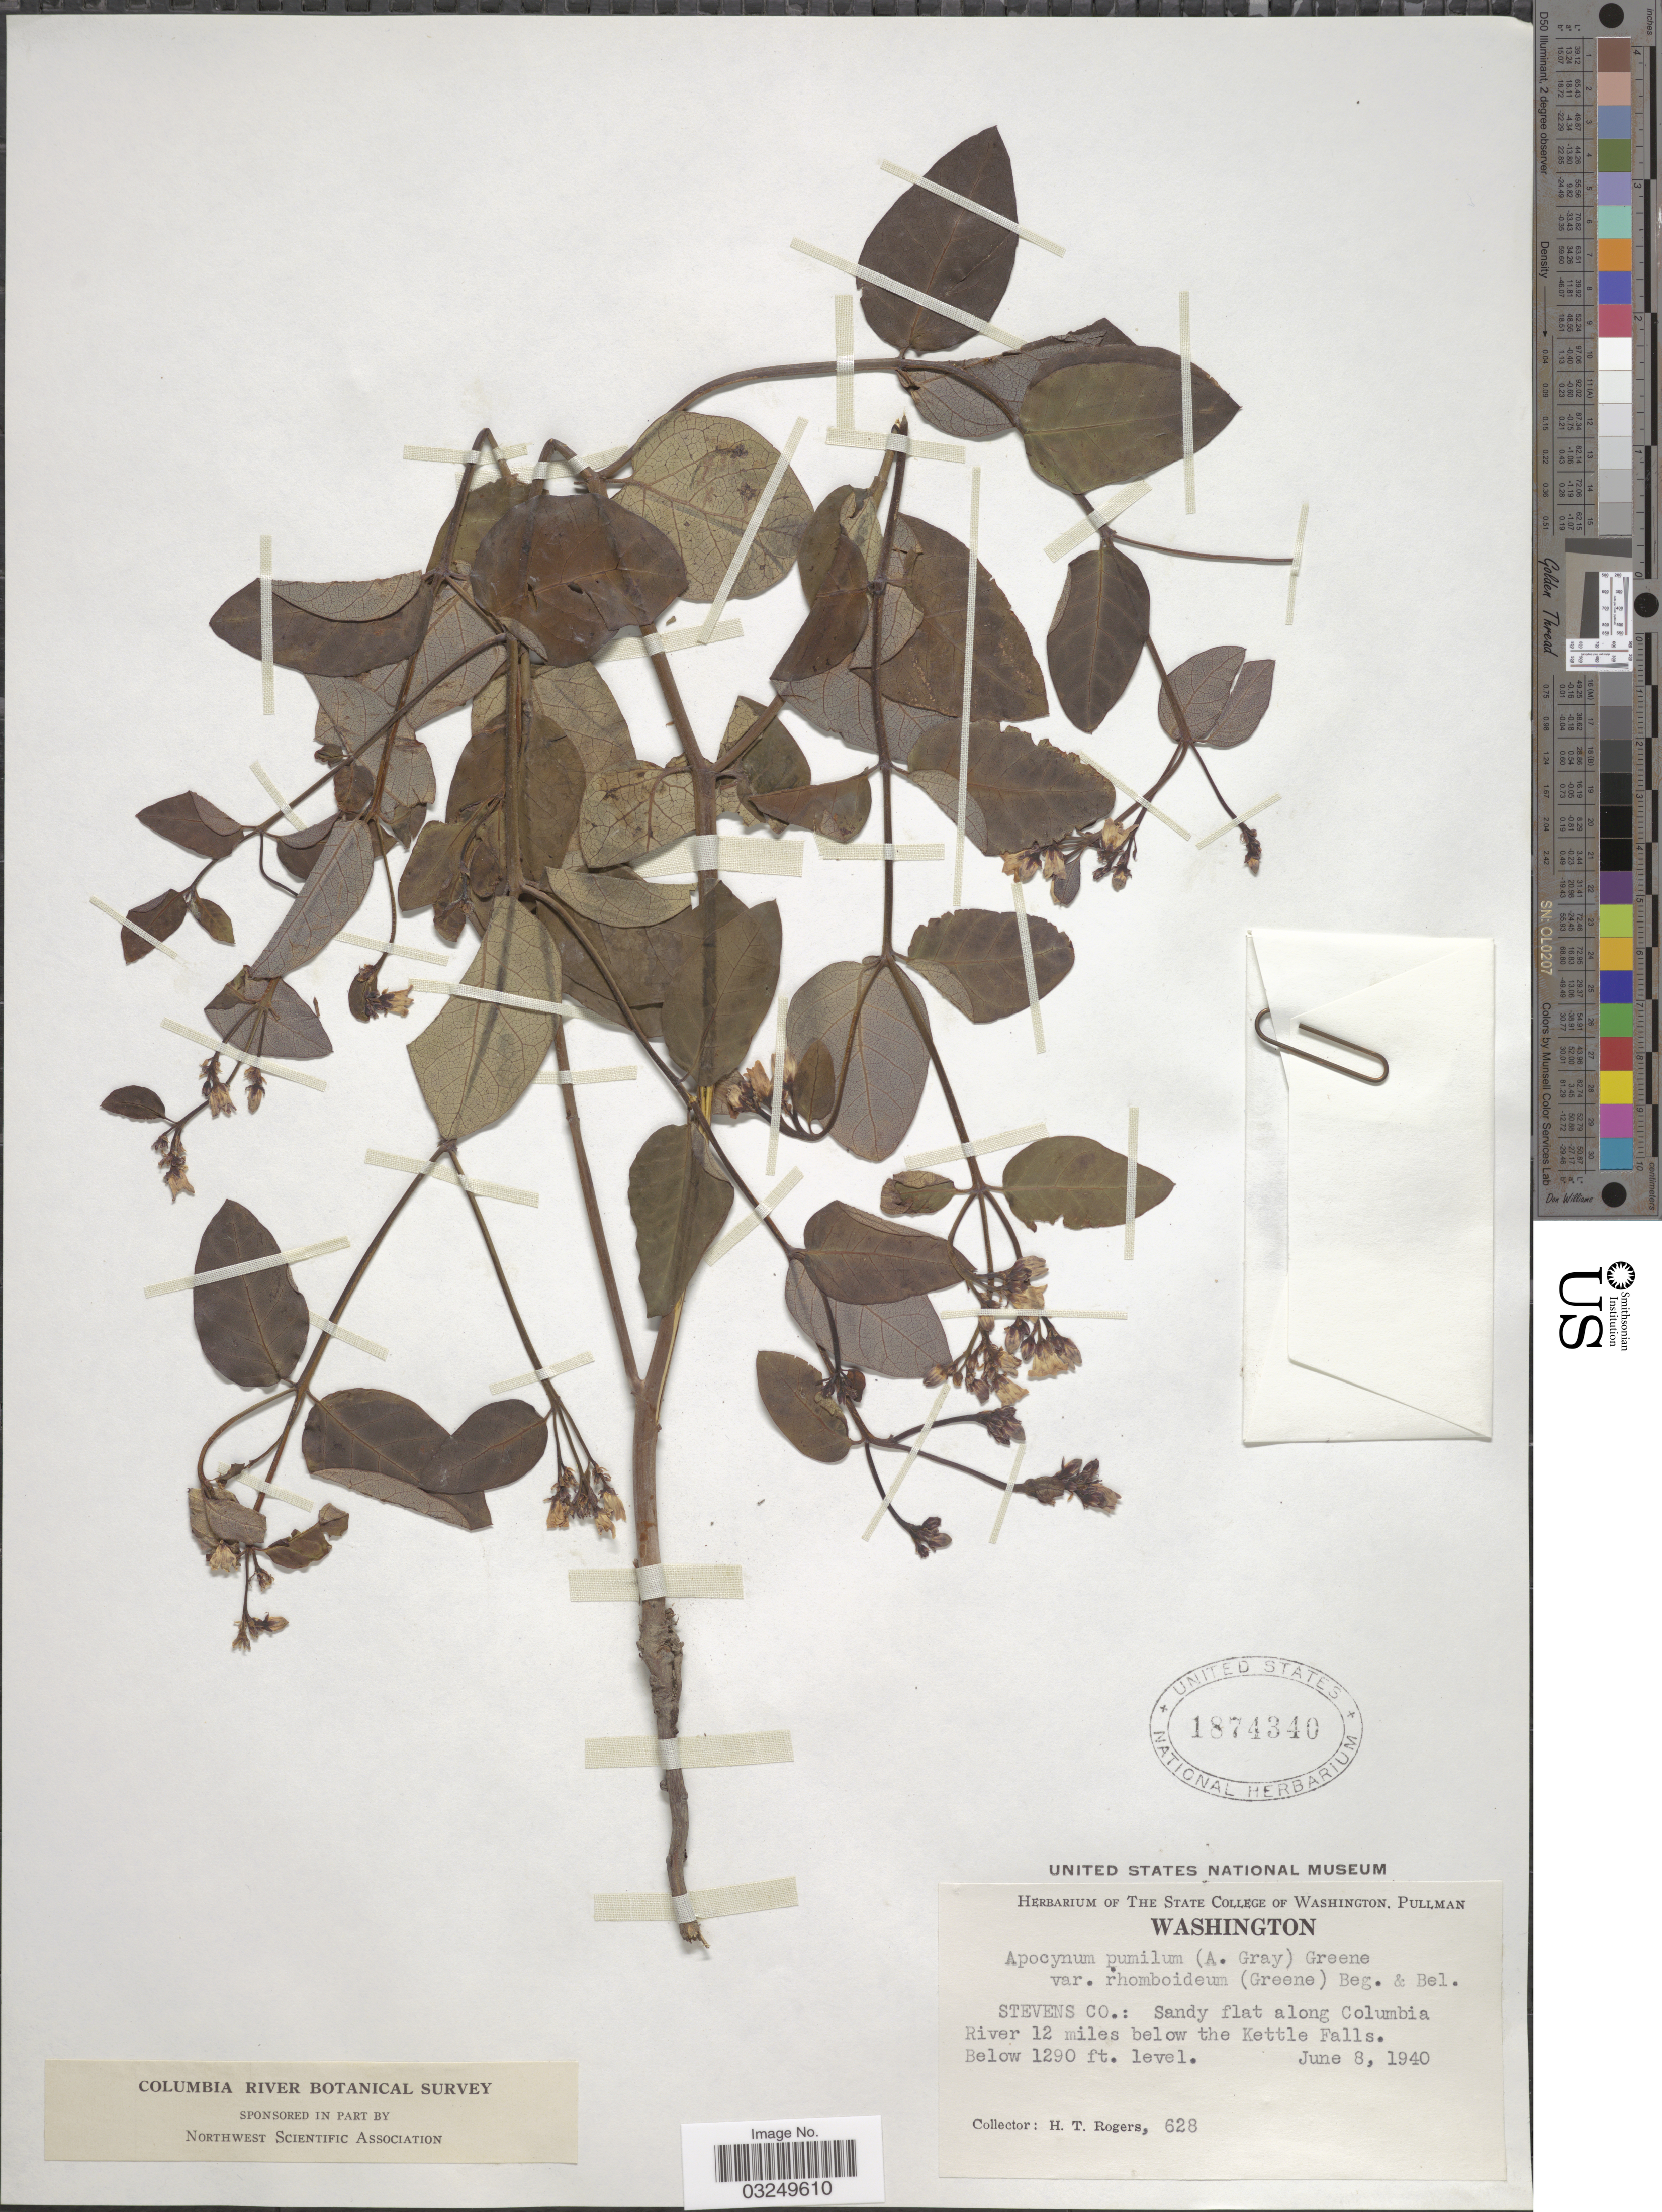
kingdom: Plantae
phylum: Tracheophyta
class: Magnoliopsida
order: Gentianales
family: Apocynaceae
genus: Apocynum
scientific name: Apocynum androsaemifolium var. incanum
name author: A. DC.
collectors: H. Rogers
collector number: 628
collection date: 1940-06-08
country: United States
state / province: Washington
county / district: Stevens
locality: Stevens Co.: Sandy flat along Columbia River 12 miles below the Kettle Falls.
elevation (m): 393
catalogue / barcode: US 1874340